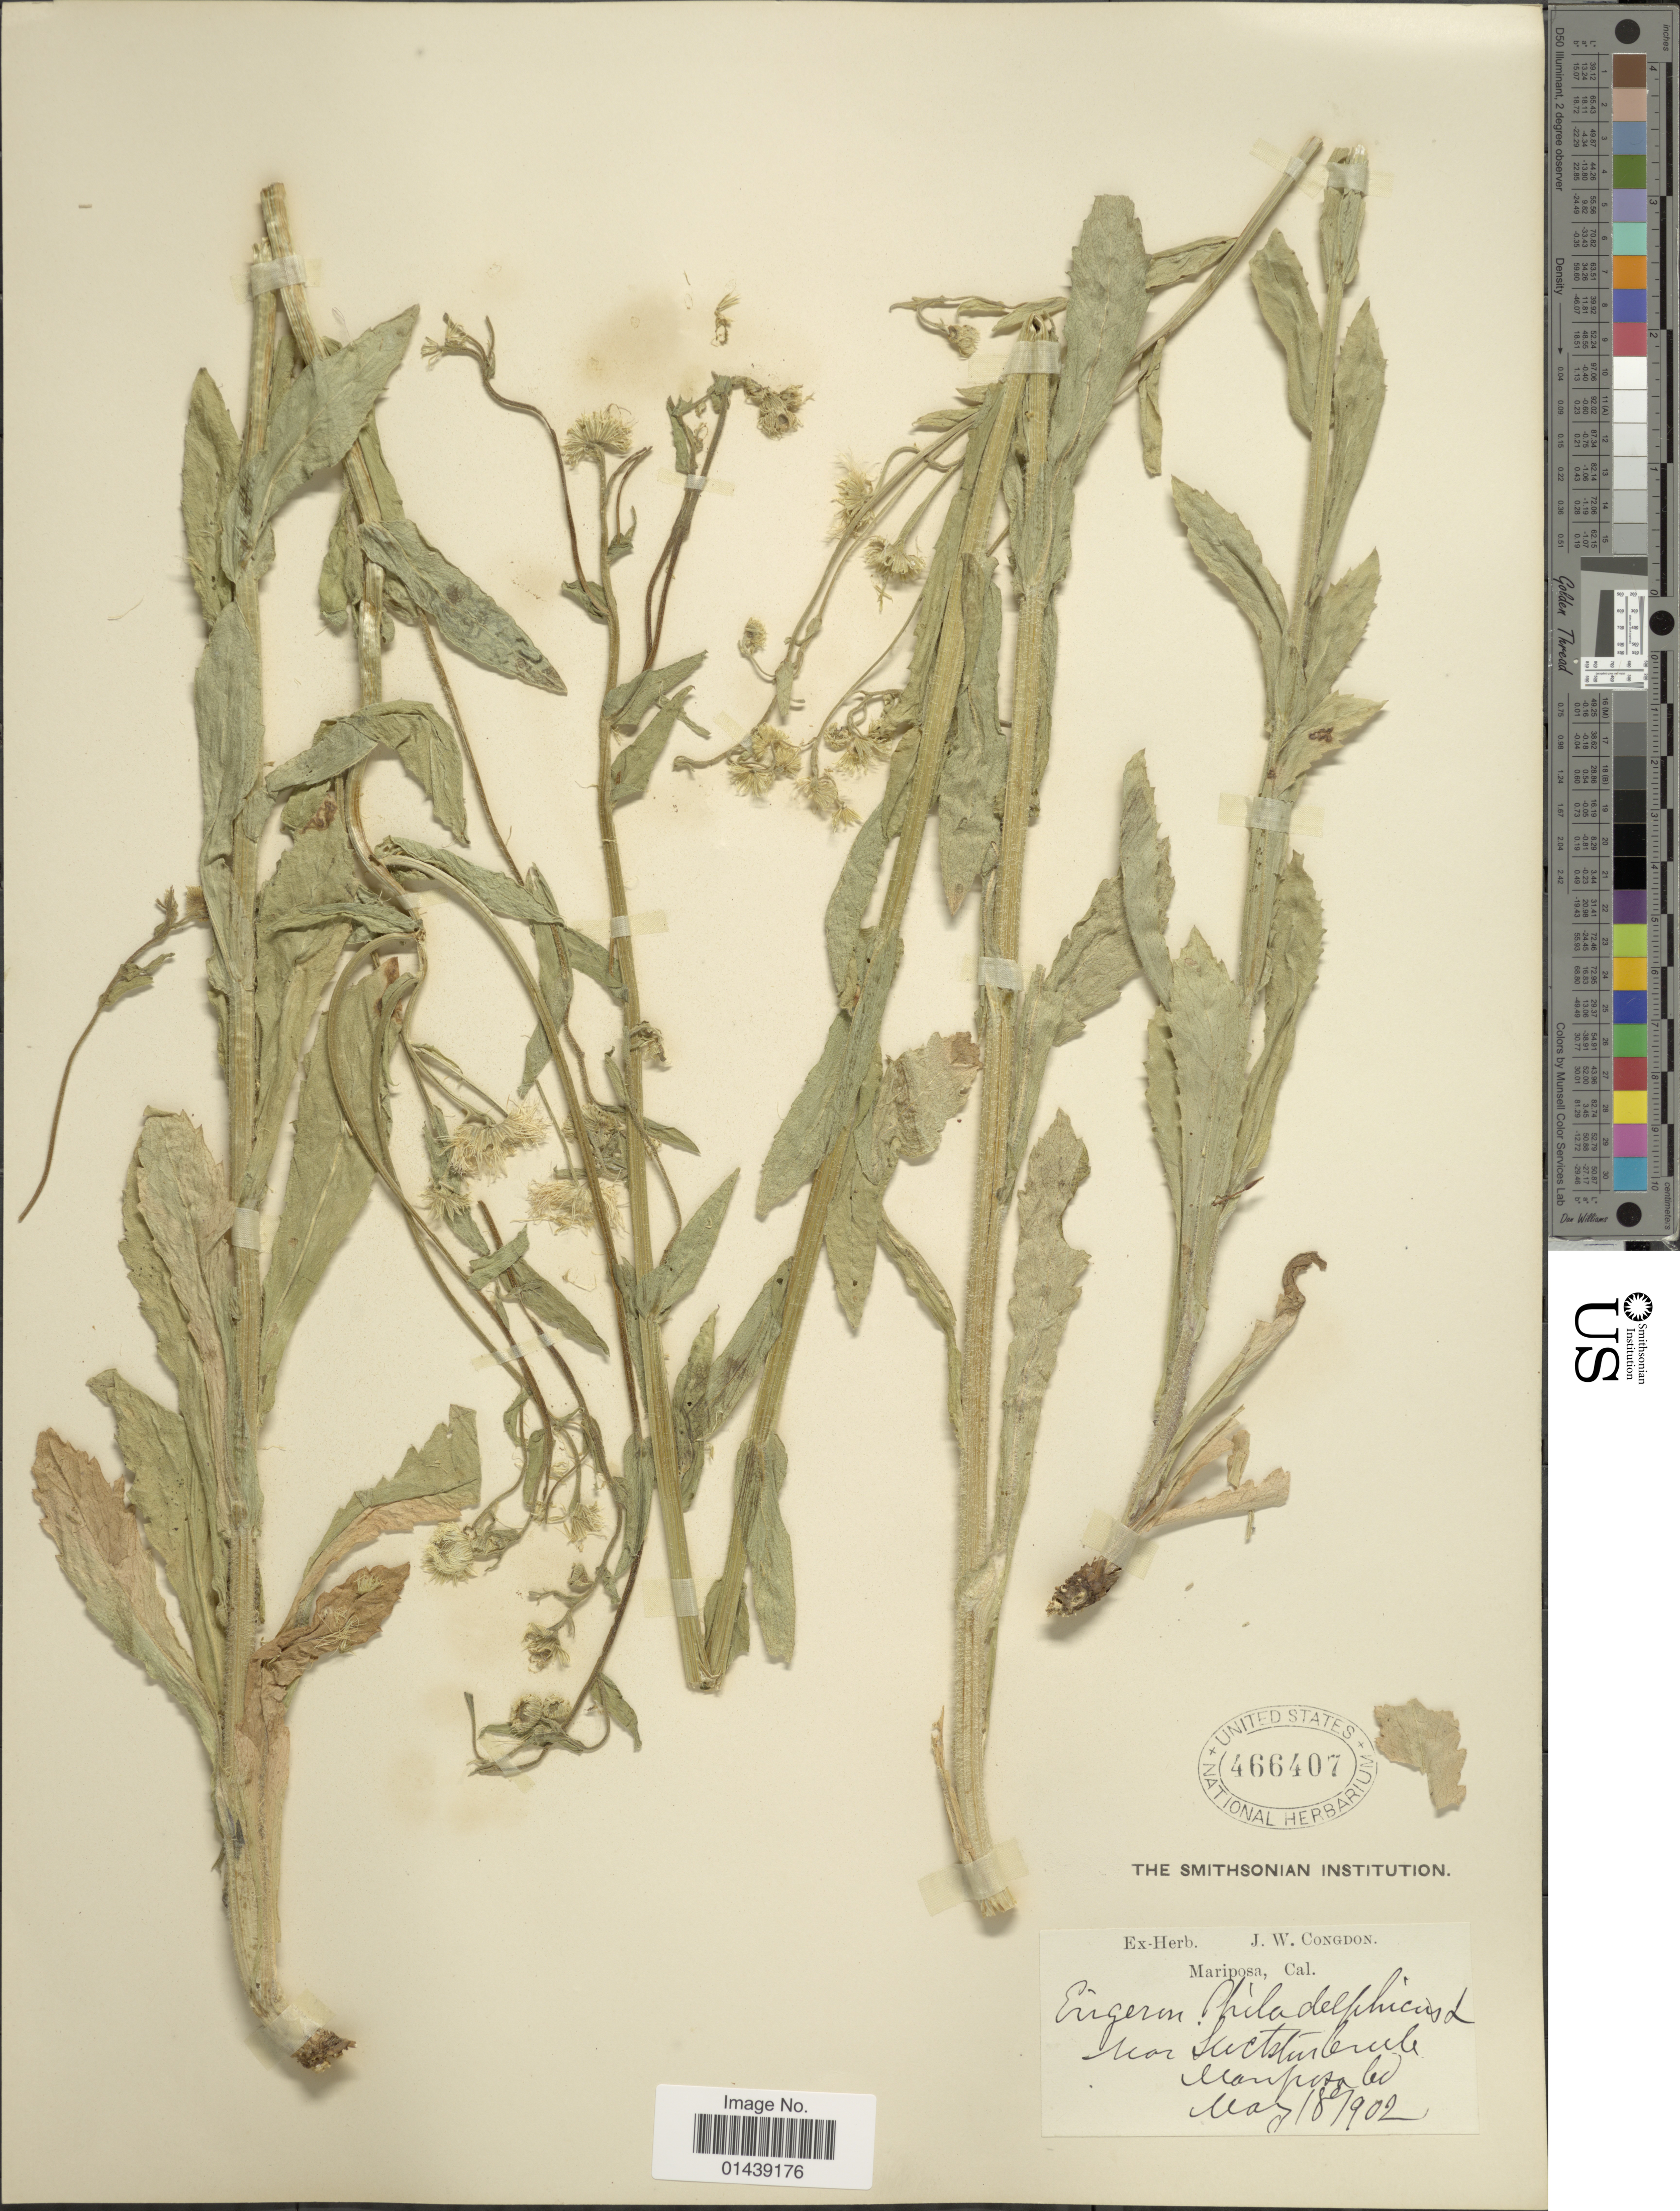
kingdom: Plantae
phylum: Tracheophyta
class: Magnoliopsida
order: Asterales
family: Asteraceae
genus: Erigeron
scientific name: Erigeron philadelphicus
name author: L.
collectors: ex herb. J. W. Congdon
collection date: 1902-05-18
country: United States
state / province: California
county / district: Mariposa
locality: Near Suchttur Creek. Mariposa Co.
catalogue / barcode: US 466407